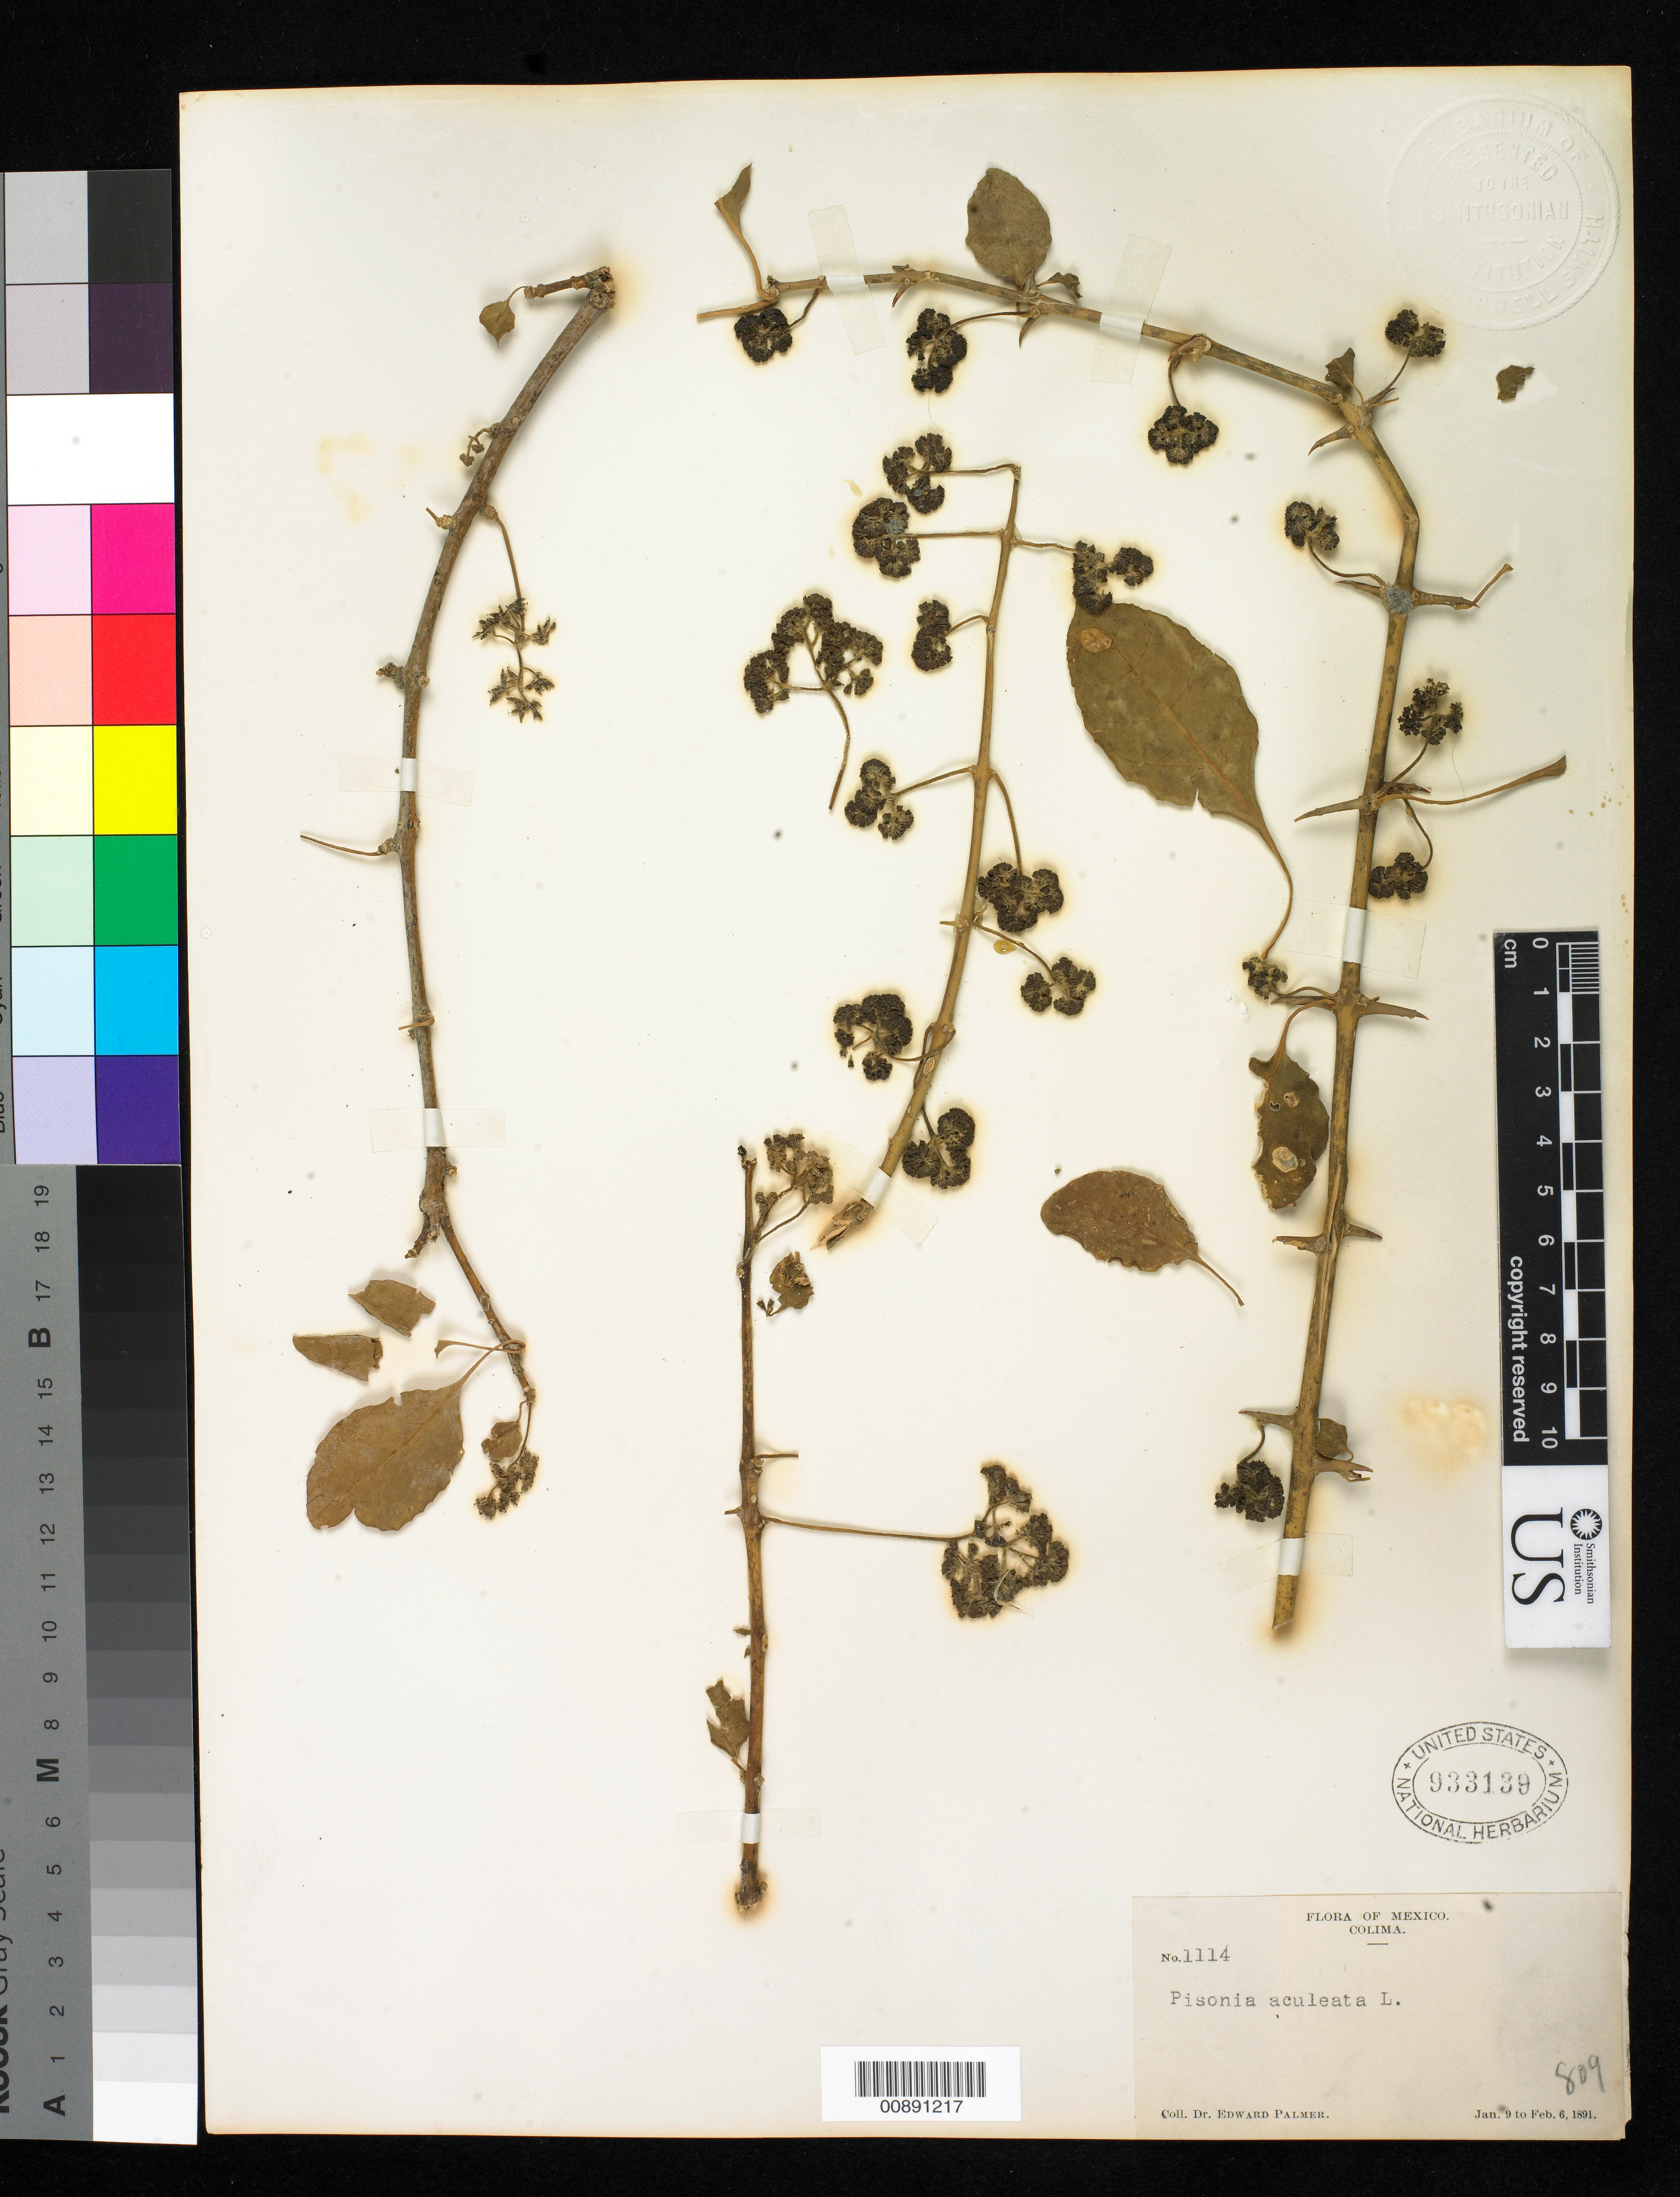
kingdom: Plantae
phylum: Tracheophyta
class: Magnoliopsida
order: Caryophyllales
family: Nyctaginaceae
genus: Pisonia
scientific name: Pisonia aculeata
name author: L.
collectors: E. Palmer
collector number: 1114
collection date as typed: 09 Jan 1891 to 06 Feb 1891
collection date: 1891-01-09/1891-02-06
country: Mexico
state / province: Colima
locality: Colima.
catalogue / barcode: US 933139